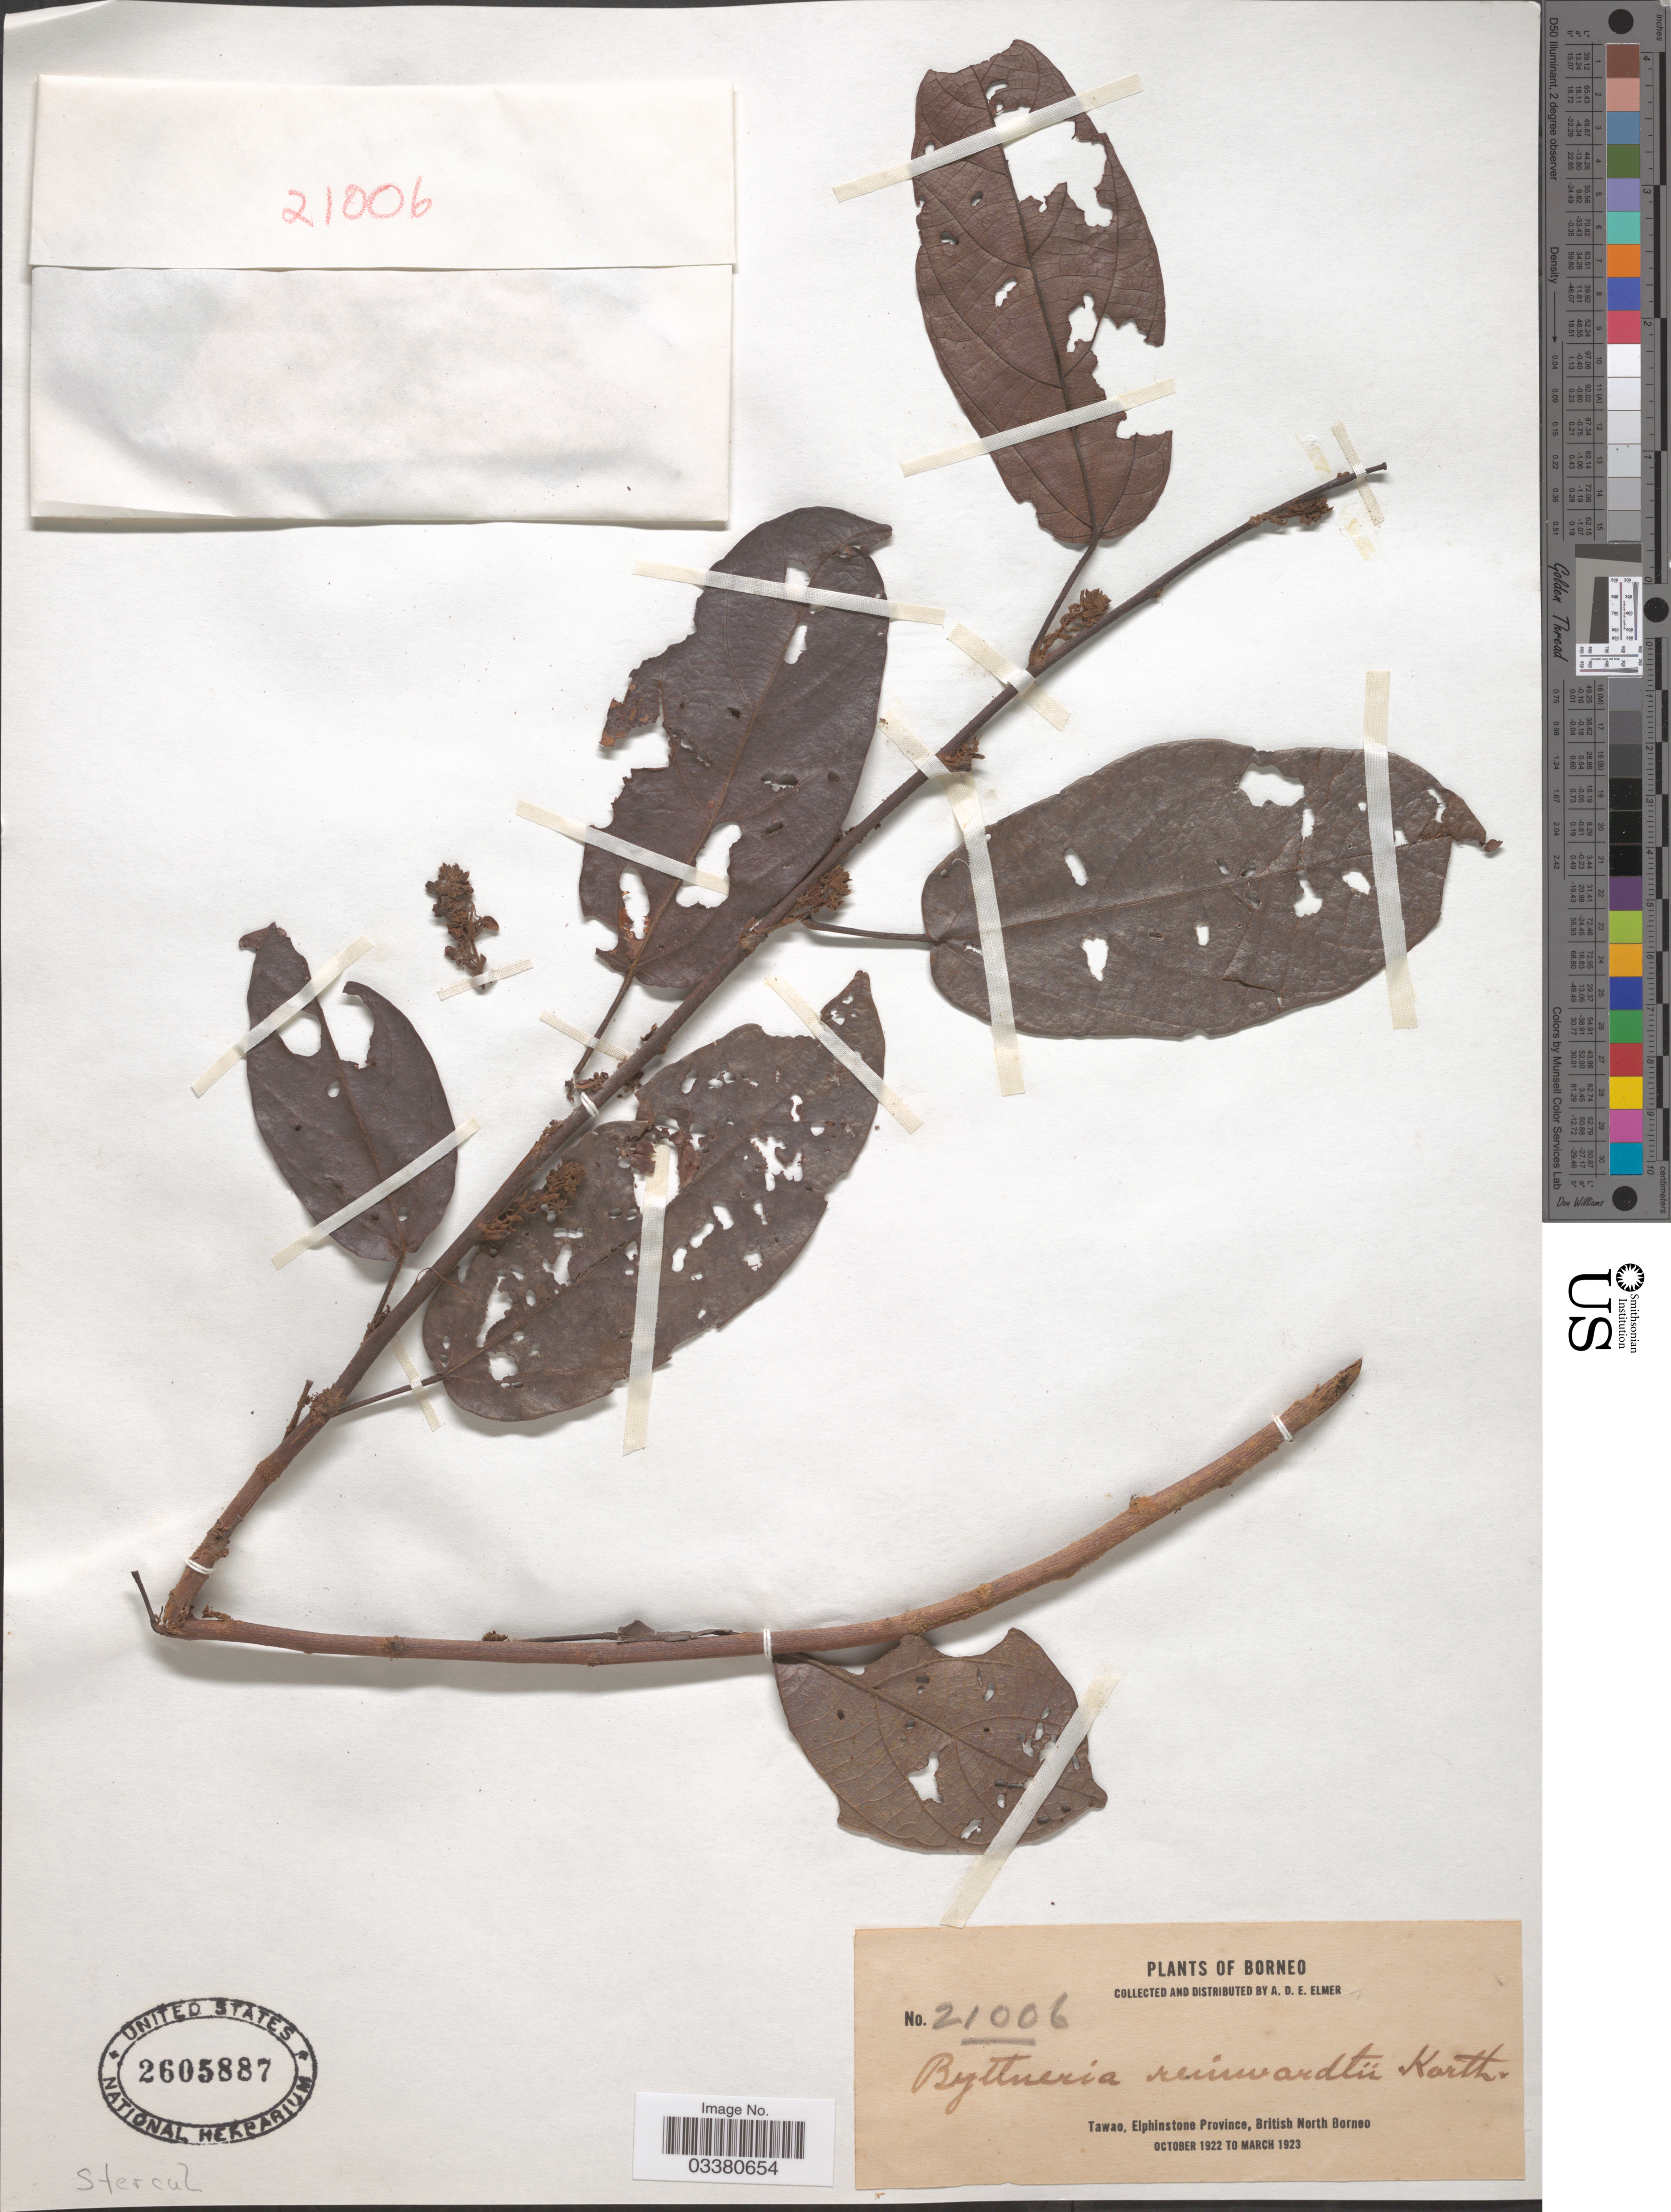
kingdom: Plantae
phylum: Tracheophyta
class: Magnoliopsida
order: Malvales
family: Malvaceae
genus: Byttneria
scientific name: Byttneria reinwardtii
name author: Korth.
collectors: A. D. E. Elmer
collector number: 21006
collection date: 1922-10/1923-03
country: Malaysia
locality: Borneo. Tawao, Elphinstone Province, British North Borneo.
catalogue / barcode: US 2605887